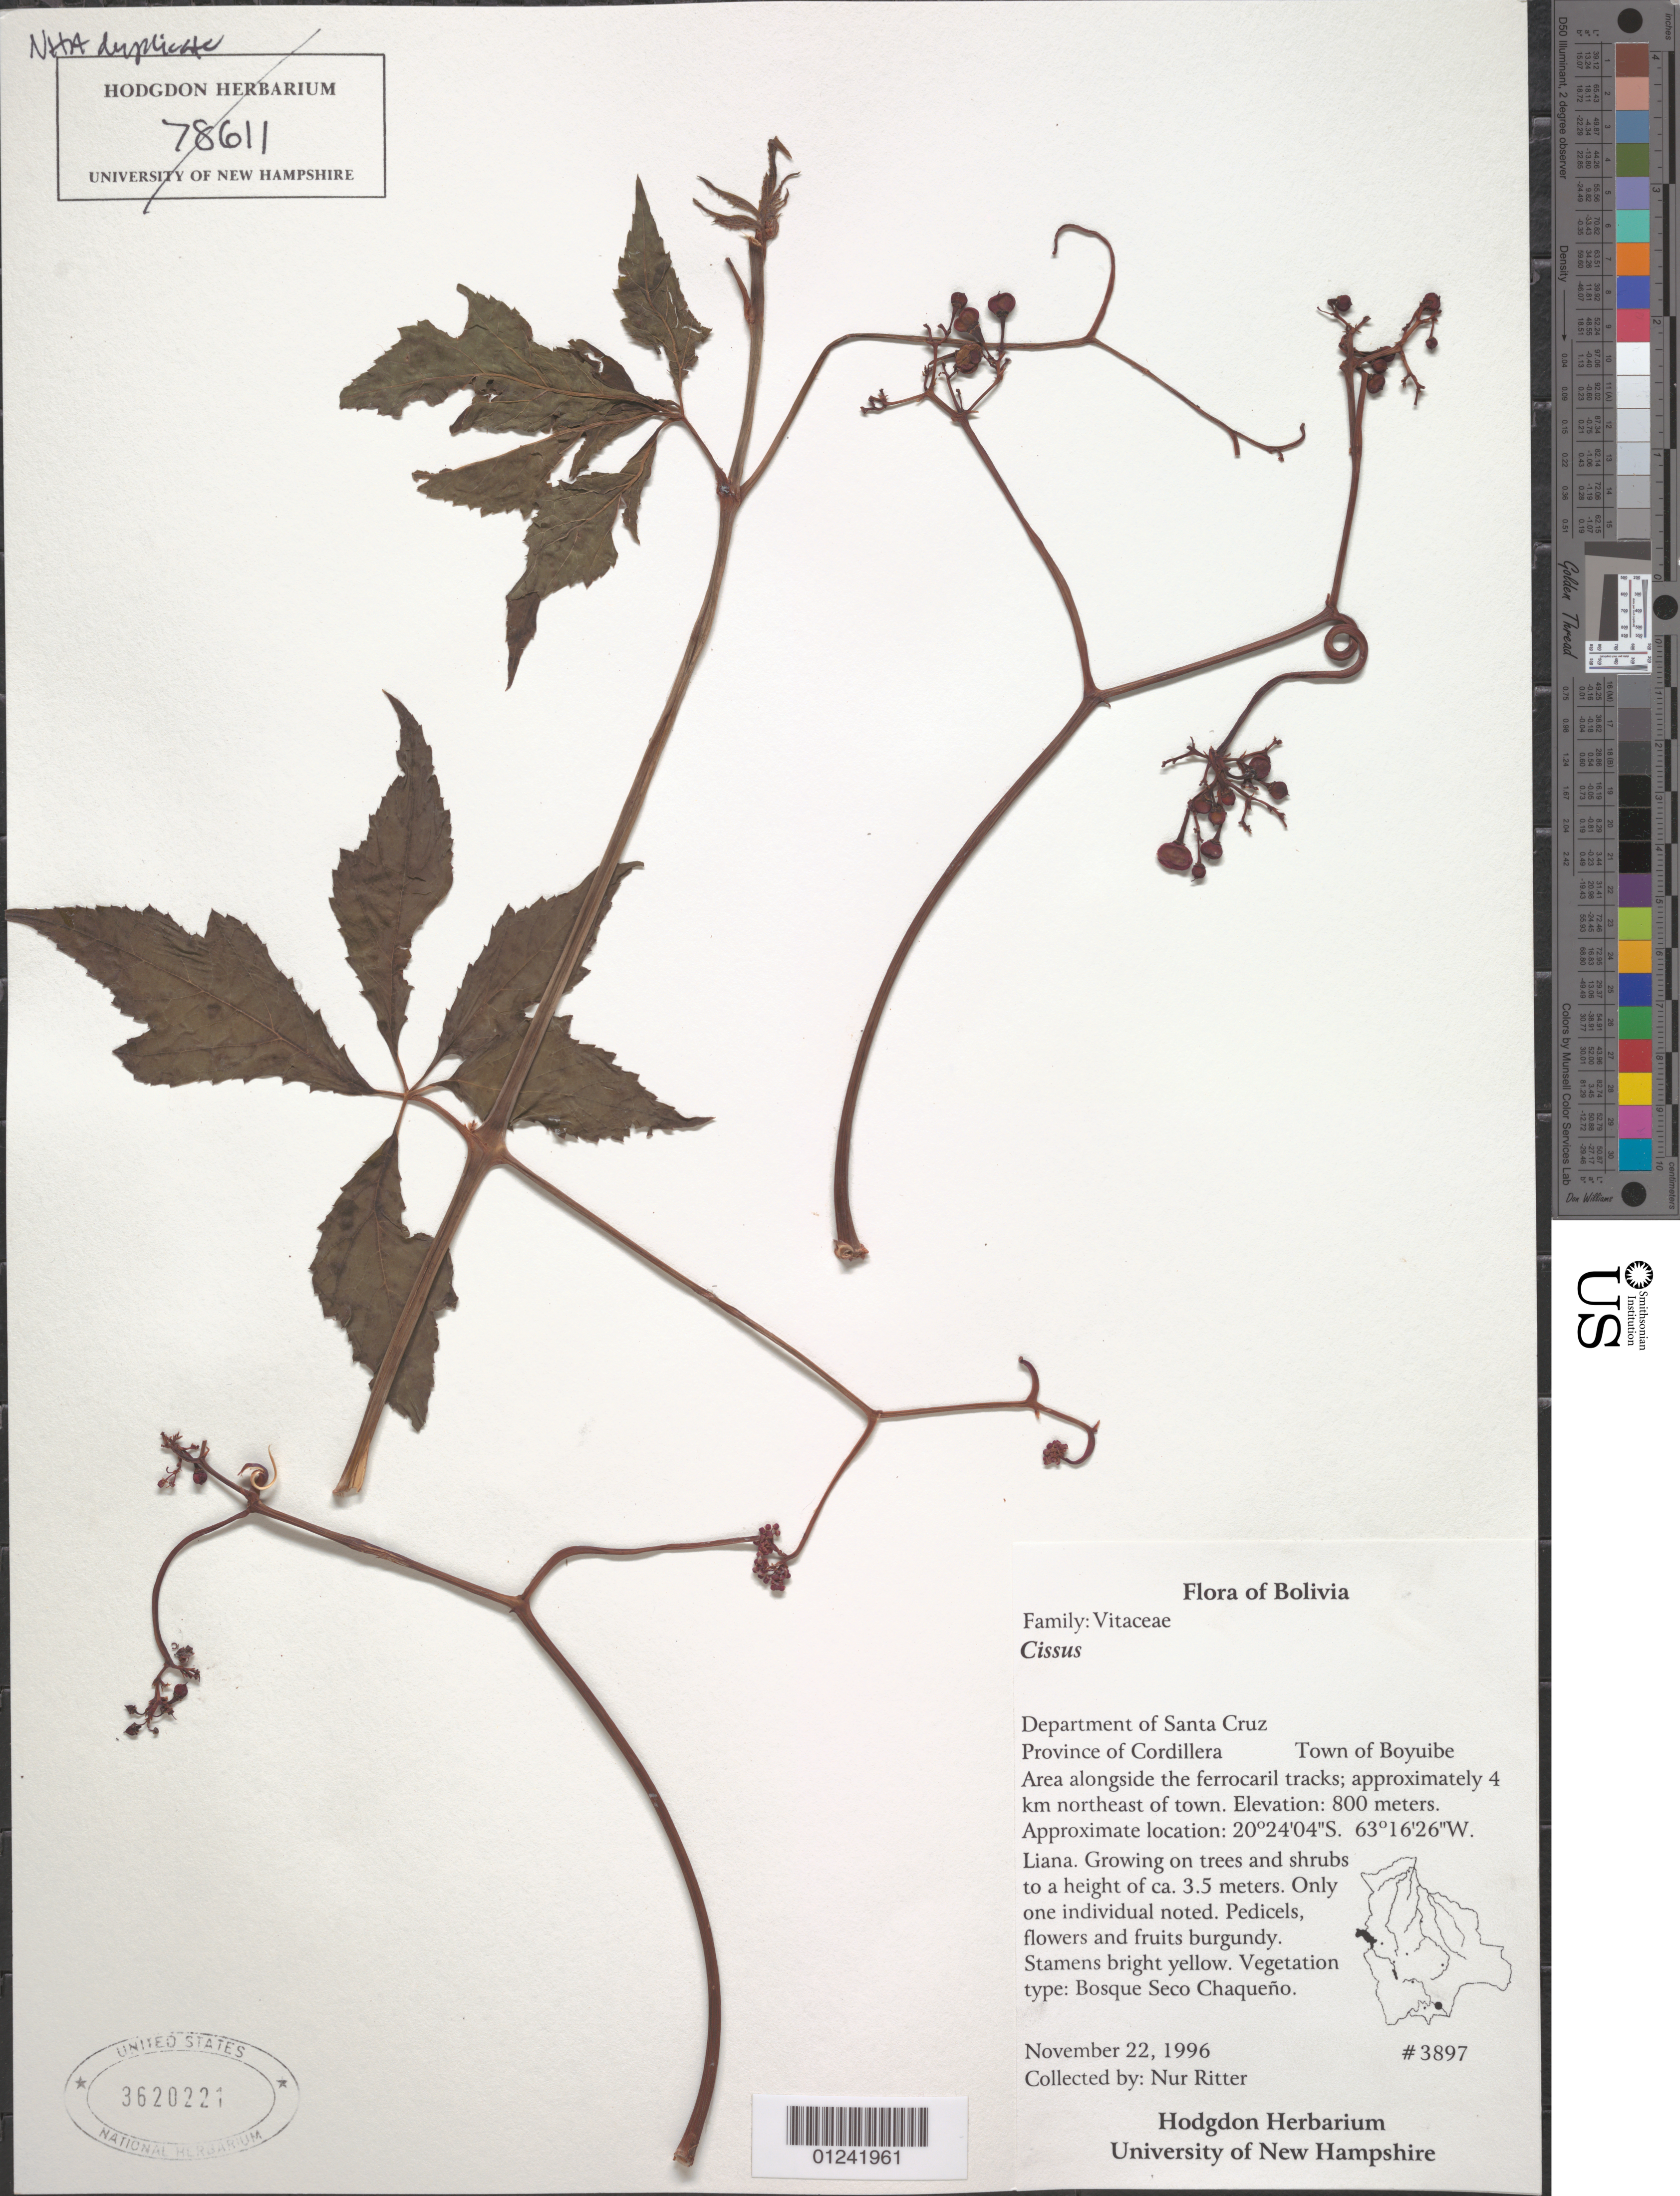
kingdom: Plantae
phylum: Tracheophyta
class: Magnoliopsida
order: Vitales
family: Vitaceae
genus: Cissus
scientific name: Cissus sp.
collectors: N. Ritter et al.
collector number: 3897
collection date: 1996-11-22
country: Bolivia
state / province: Santa Cruz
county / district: Cordillera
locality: Town of Boyuibe. Area alongside the ferrocaril tracks: approximately 4 km northeast of town.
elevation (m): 800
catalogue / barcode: US 3620221